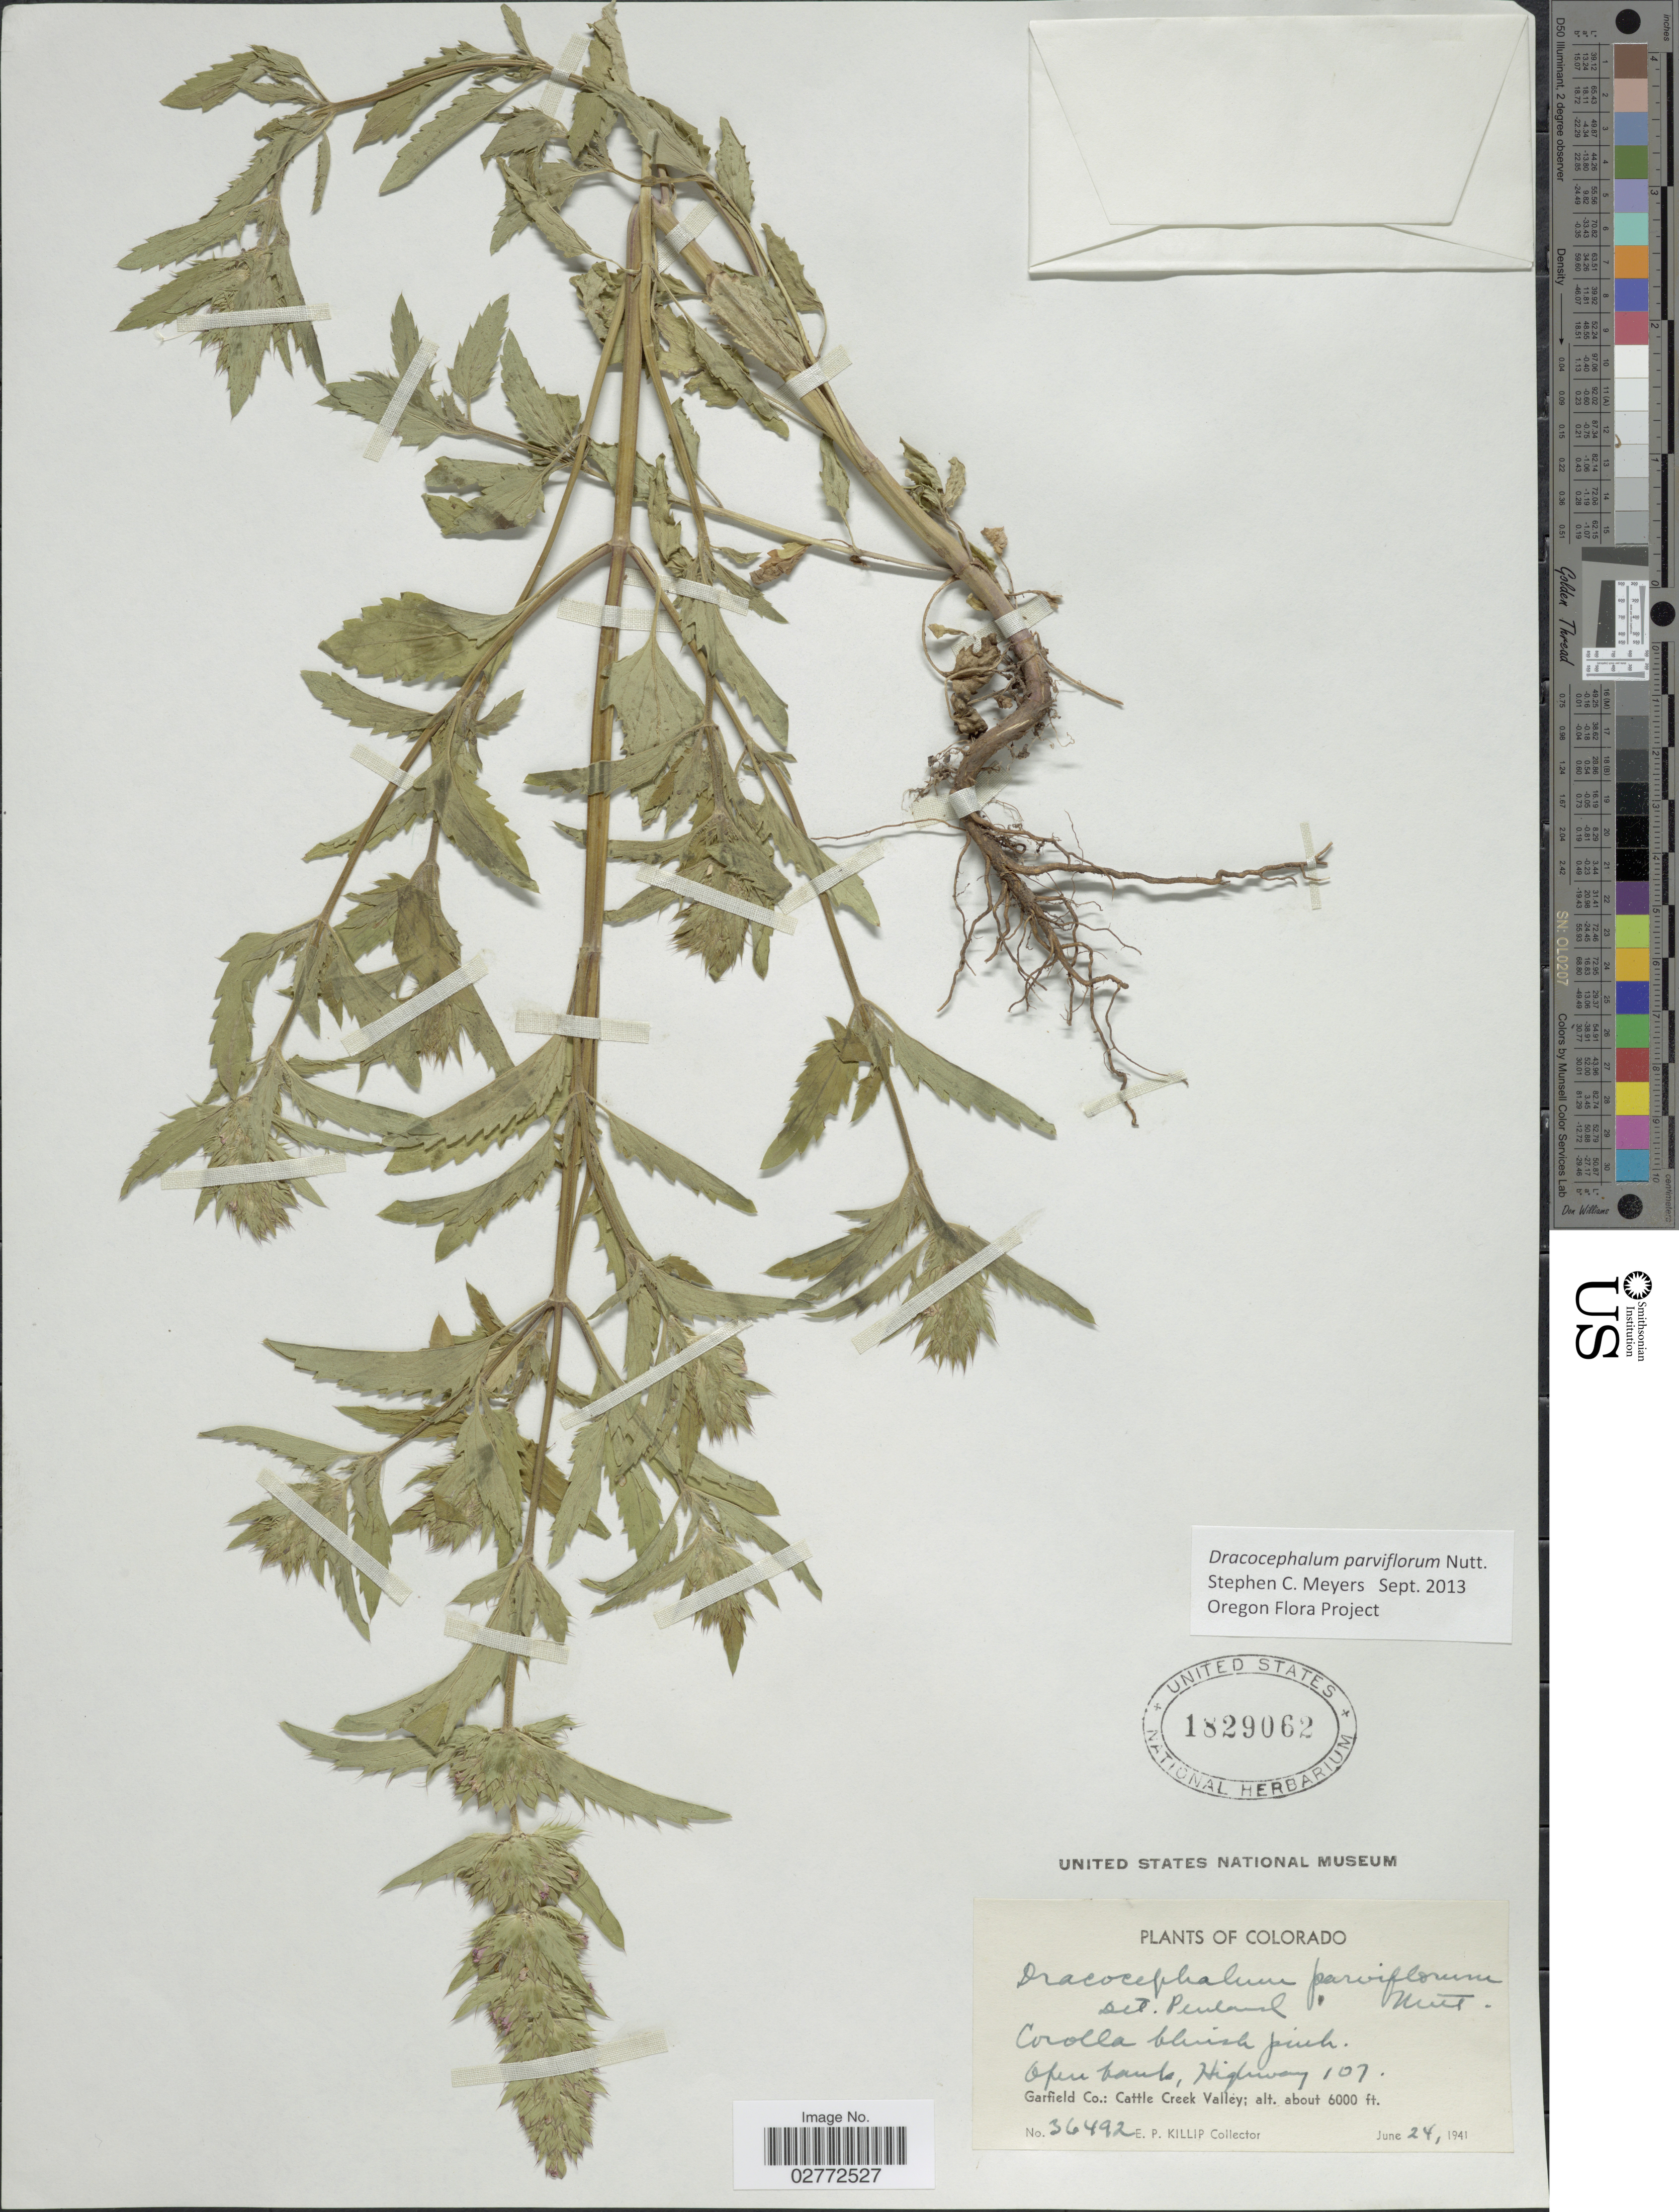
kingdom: Plantae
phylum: Tracheophyta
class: Magnoliopsida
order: Lamiales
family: Lamiaceae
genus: Dracocephalum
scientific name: Dracocephalum parviflorum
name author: Nutt.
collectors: E. P. Killip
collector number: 36492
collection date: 1941-06-24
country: United States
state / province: Colorado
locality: Open bank, Highway 107. Garfield Co.: Cattle Creek Valley.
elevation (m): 1829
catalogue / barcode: US 1829062